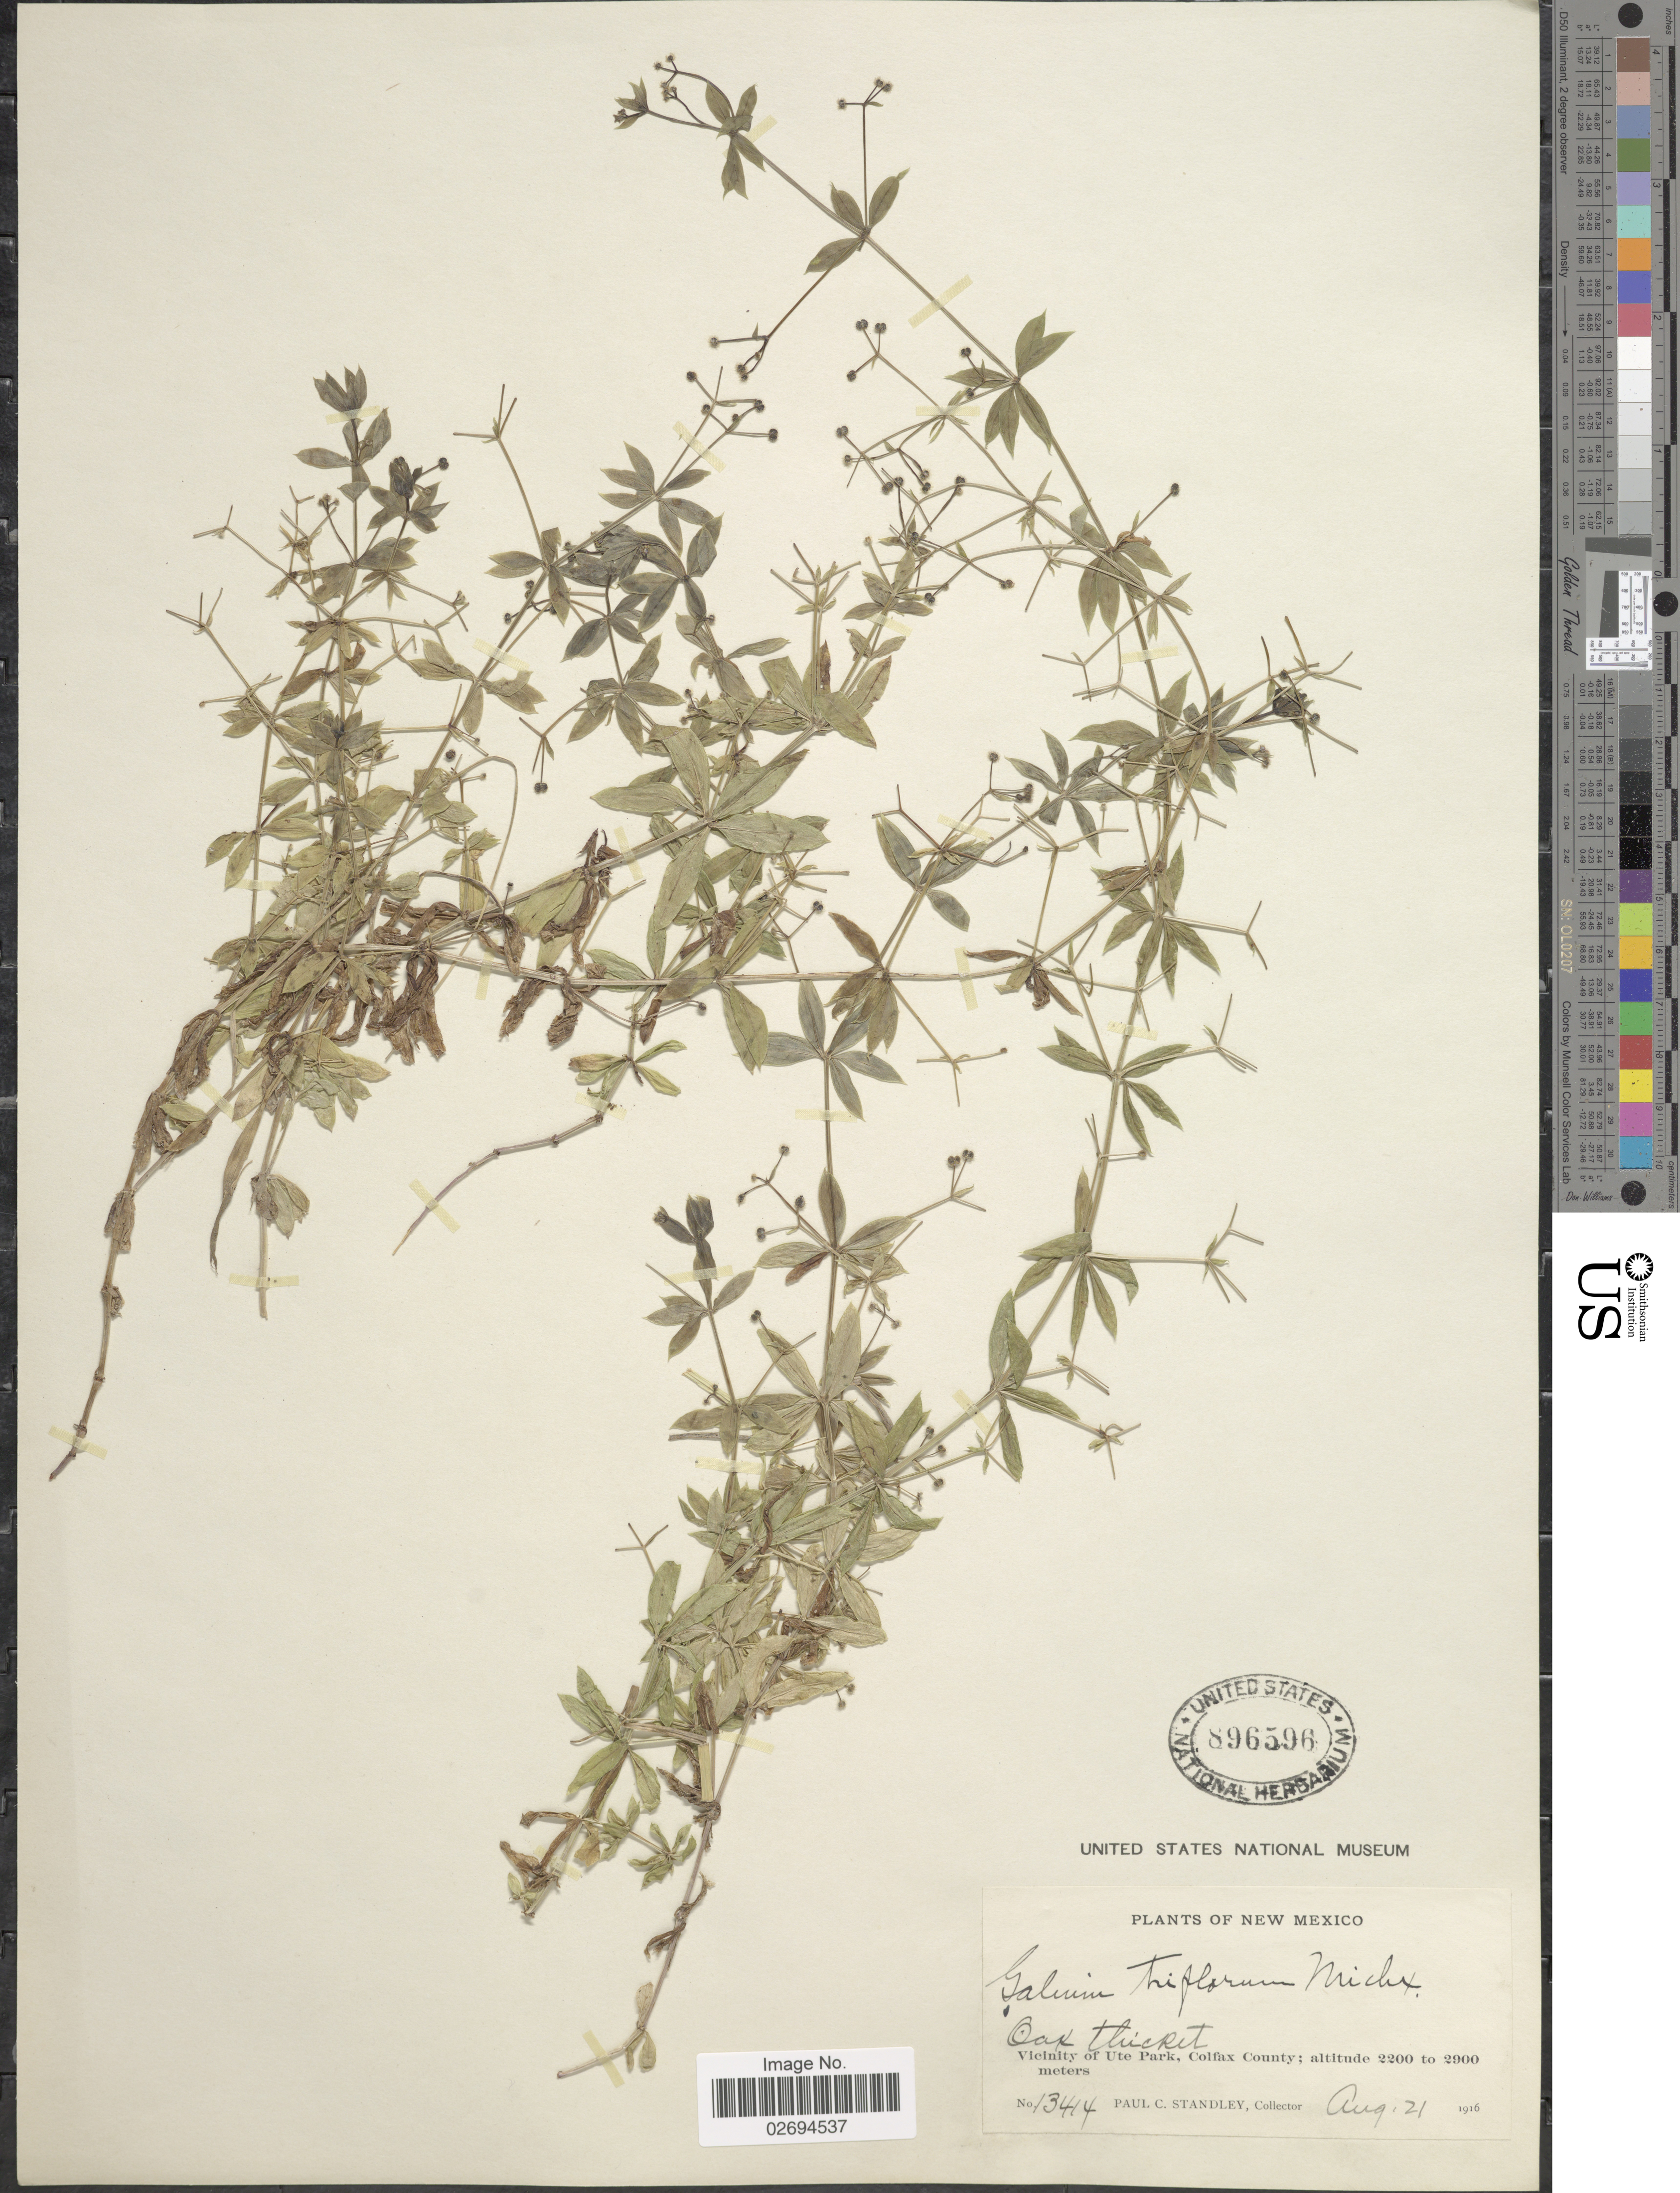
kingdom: Plantae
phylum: Tracheophyta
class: Magnoliopsida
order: Gentianales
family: Rubiaceae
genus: Galium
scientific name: Galium triflorum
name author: Michx.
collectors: P. C. Standley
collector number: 13414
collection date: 1916-08-21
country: United States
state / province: New Mexico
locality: Vicinity of Ute Park, Colfax County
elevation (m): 2200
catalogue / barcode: US 896596